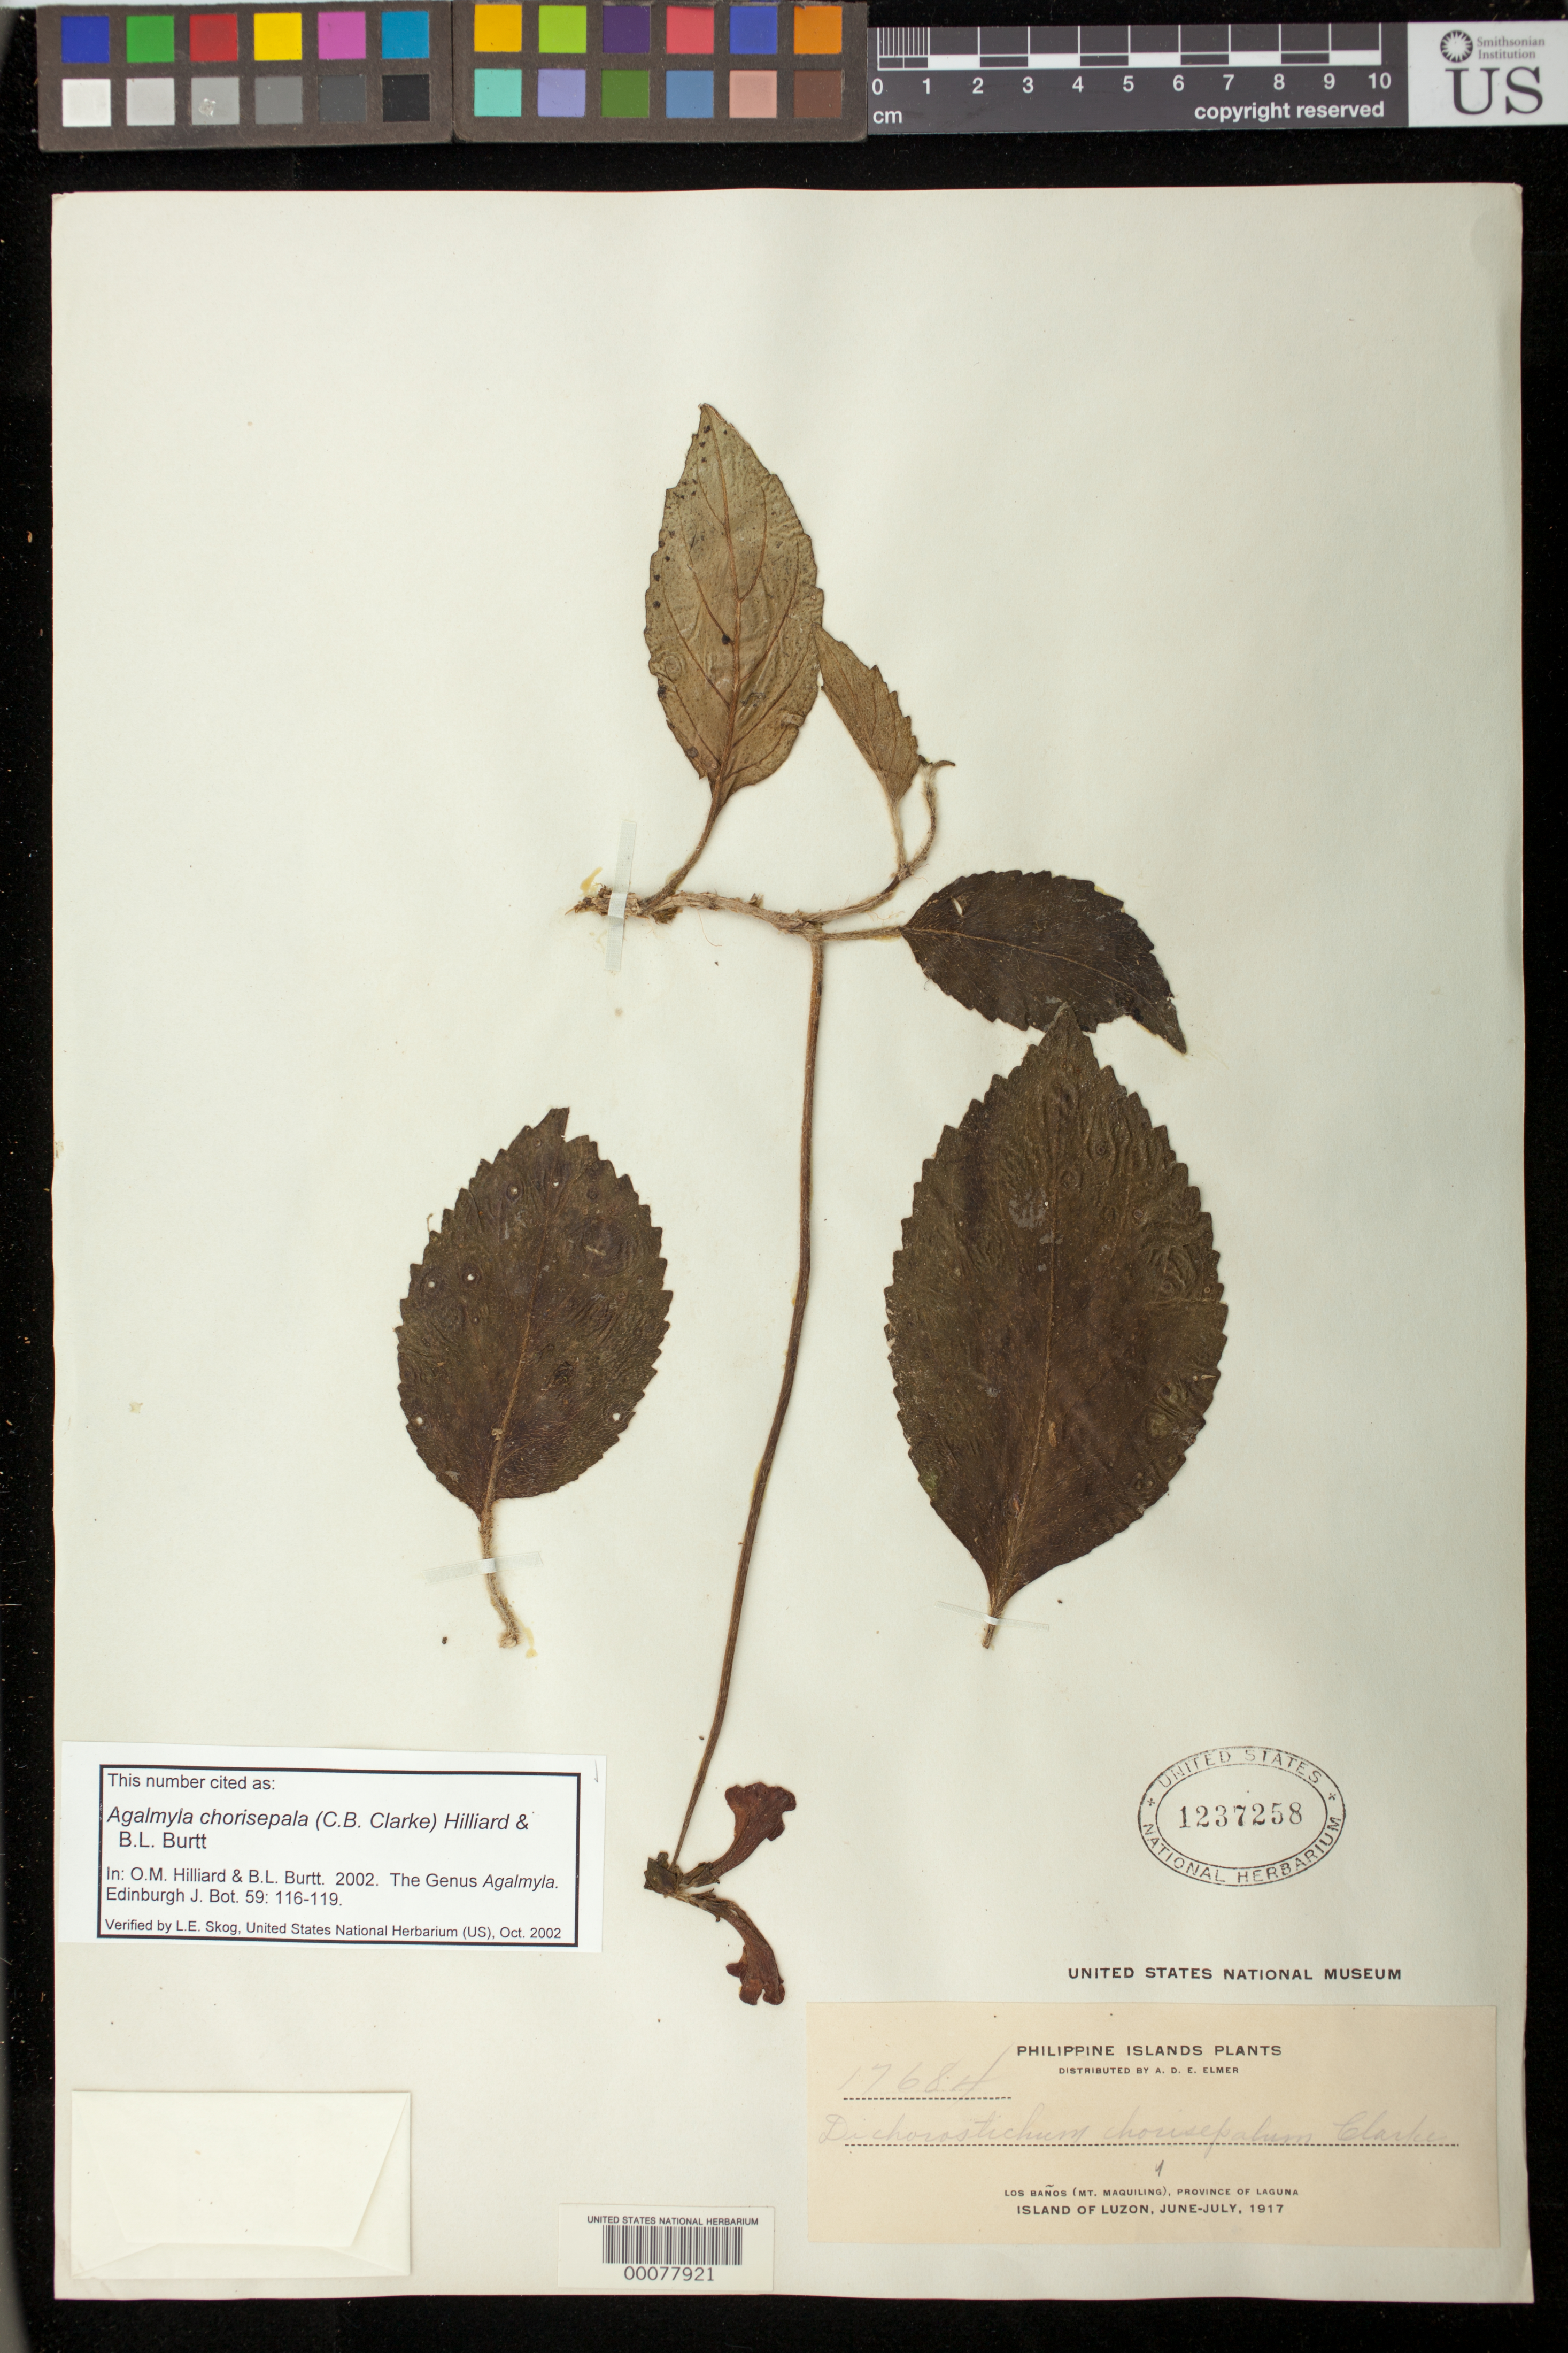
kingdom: Plantae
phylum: Tracheophyta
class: Magnoliopsida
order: Lamiales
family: Gesneriaceae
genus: Agalmyla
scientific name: Agalmyla chorisepala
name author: (C.B. Clarke) Hilliard & B.L. Burtt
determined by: Hilliard, O. M.; Burtt, B. L.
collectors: A. D. E. Elmer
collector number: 17684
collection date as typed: Jun-Jul 1917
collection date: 1917-06/1917-07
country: Philippines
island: Luzon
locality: Los Baños (Mt. Maquiling), Province of Laguna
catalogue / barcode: US 1237258